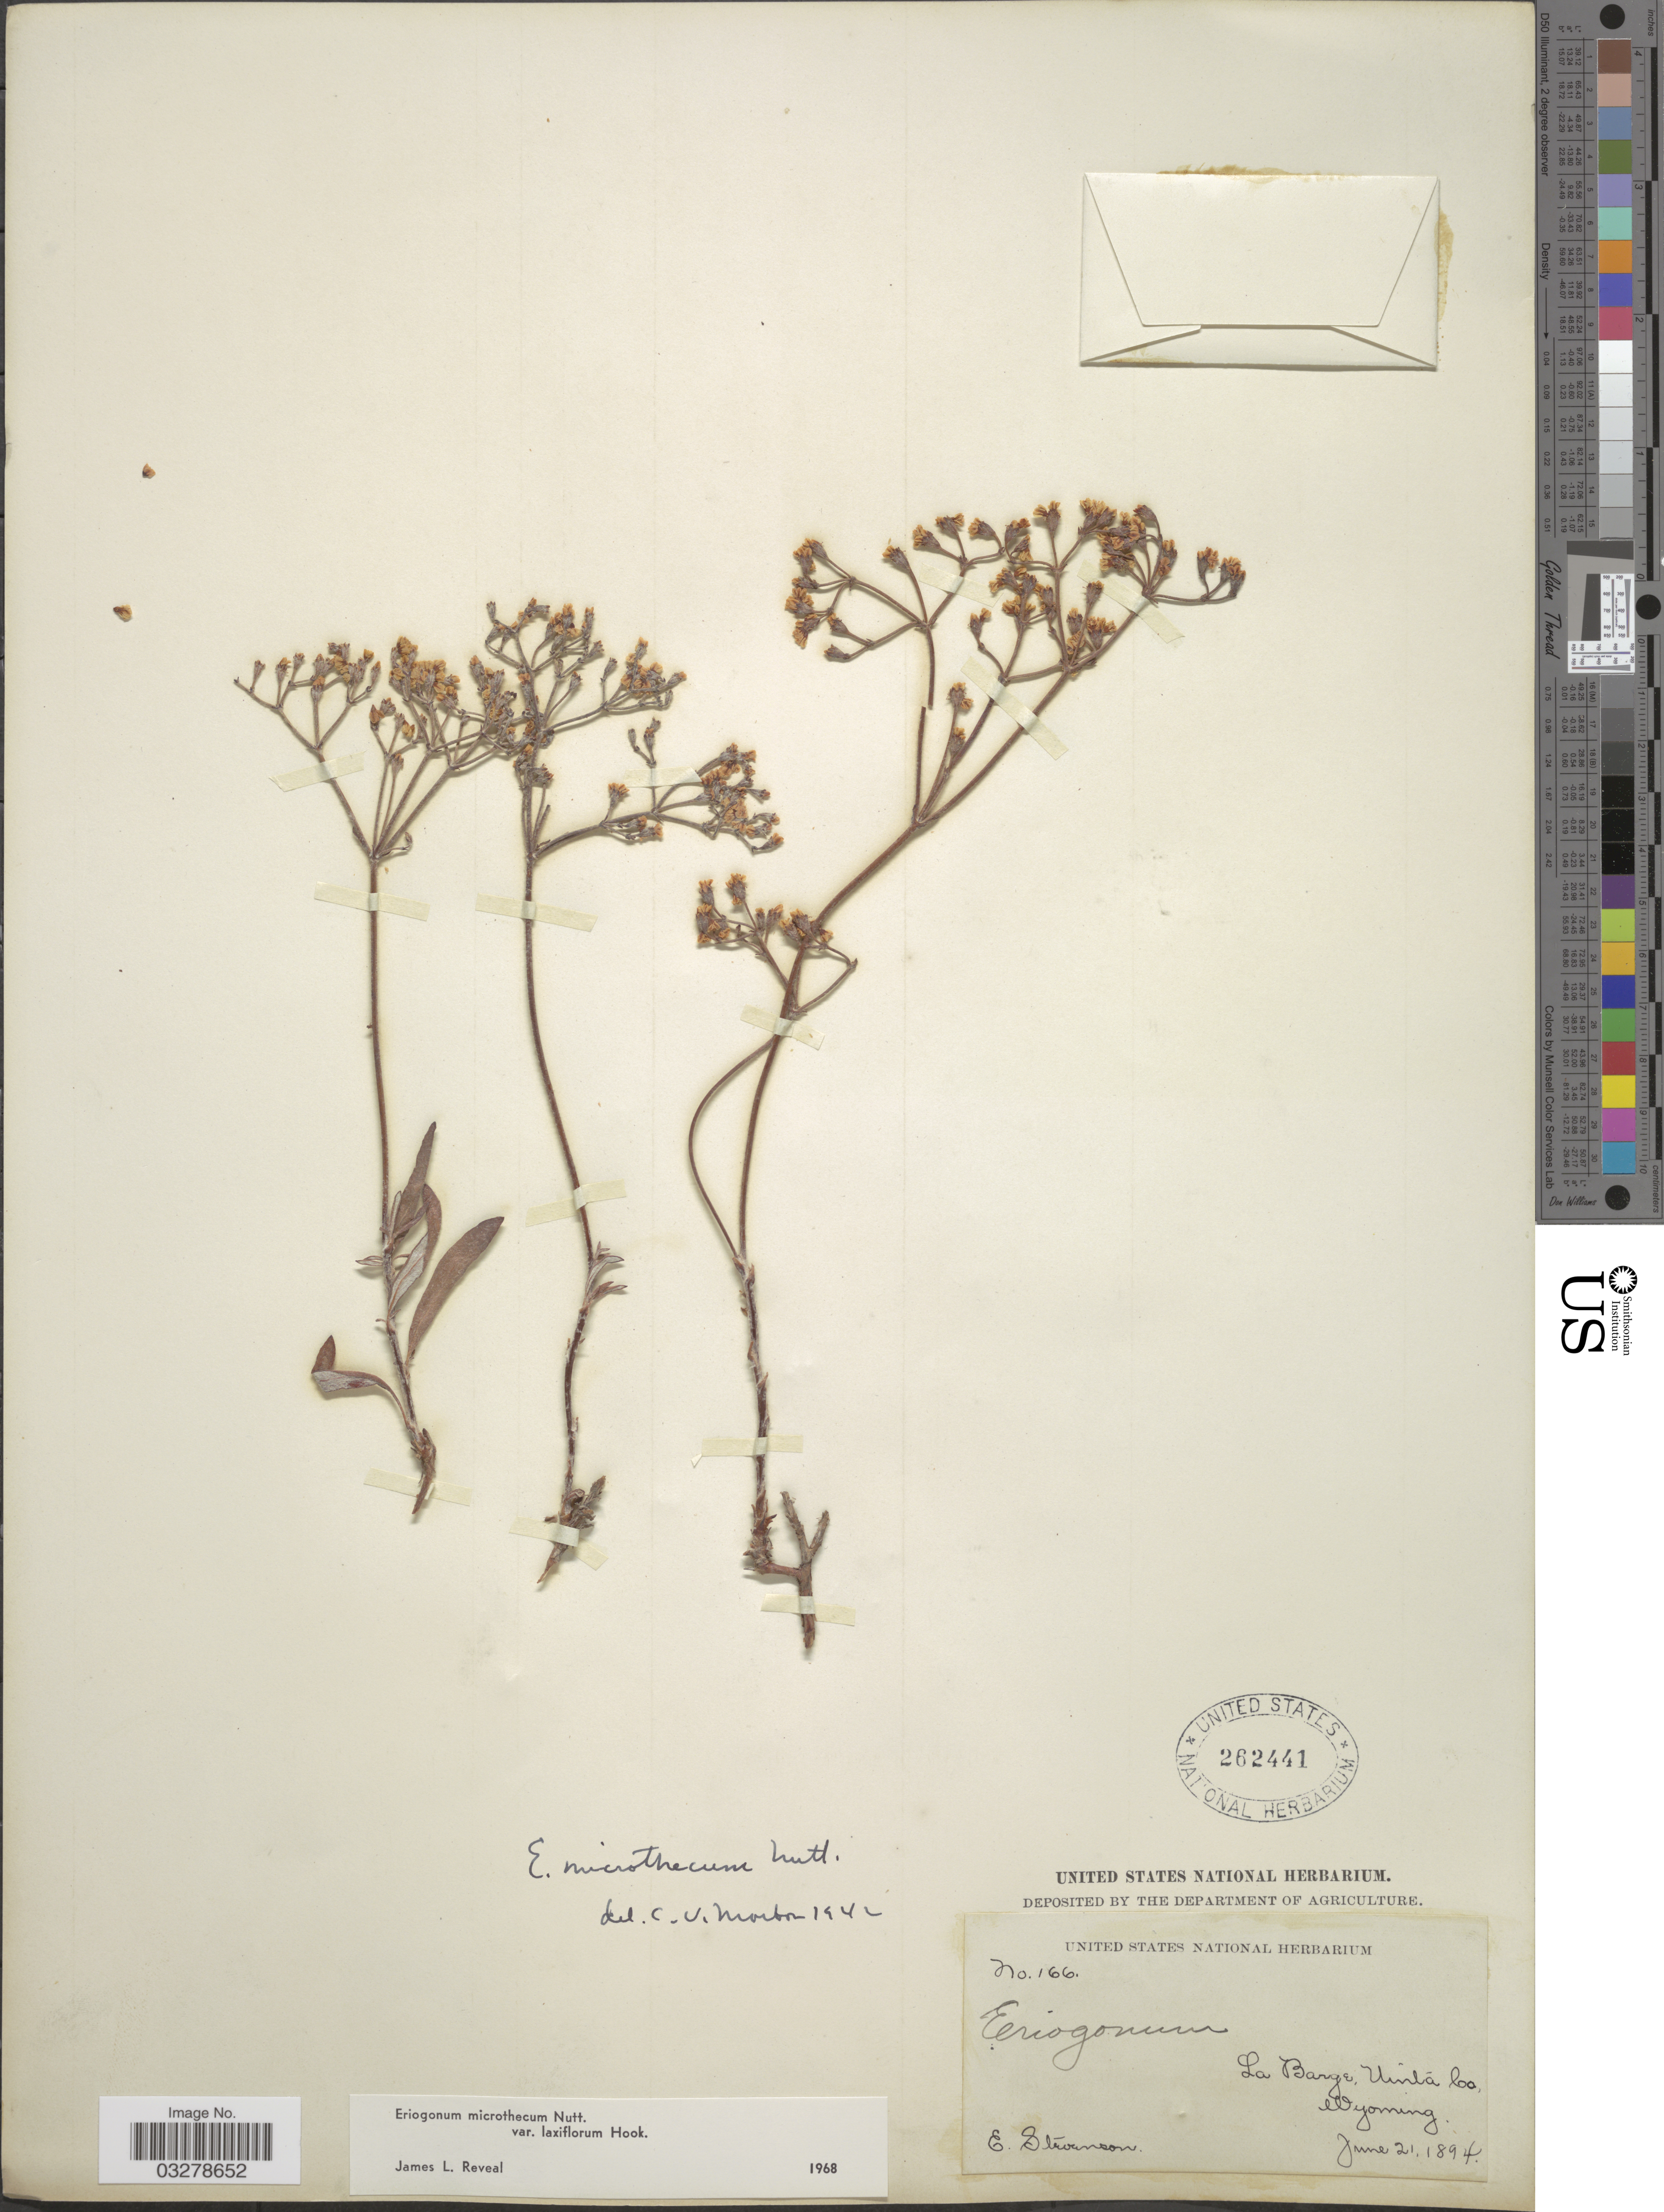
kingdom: Plantae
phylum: Tracheophyta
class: Magnoliopsida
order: Caryophyllales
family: Polygonaceae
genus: Eriogonum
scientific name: Eriogonum microtheca var. laxiflorum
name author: Hook.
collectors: E. Stevenson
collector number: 166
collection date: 1894-06-21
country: United States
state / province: Wyoming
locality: La Barge, Uinta Co.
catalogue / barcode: US 262441